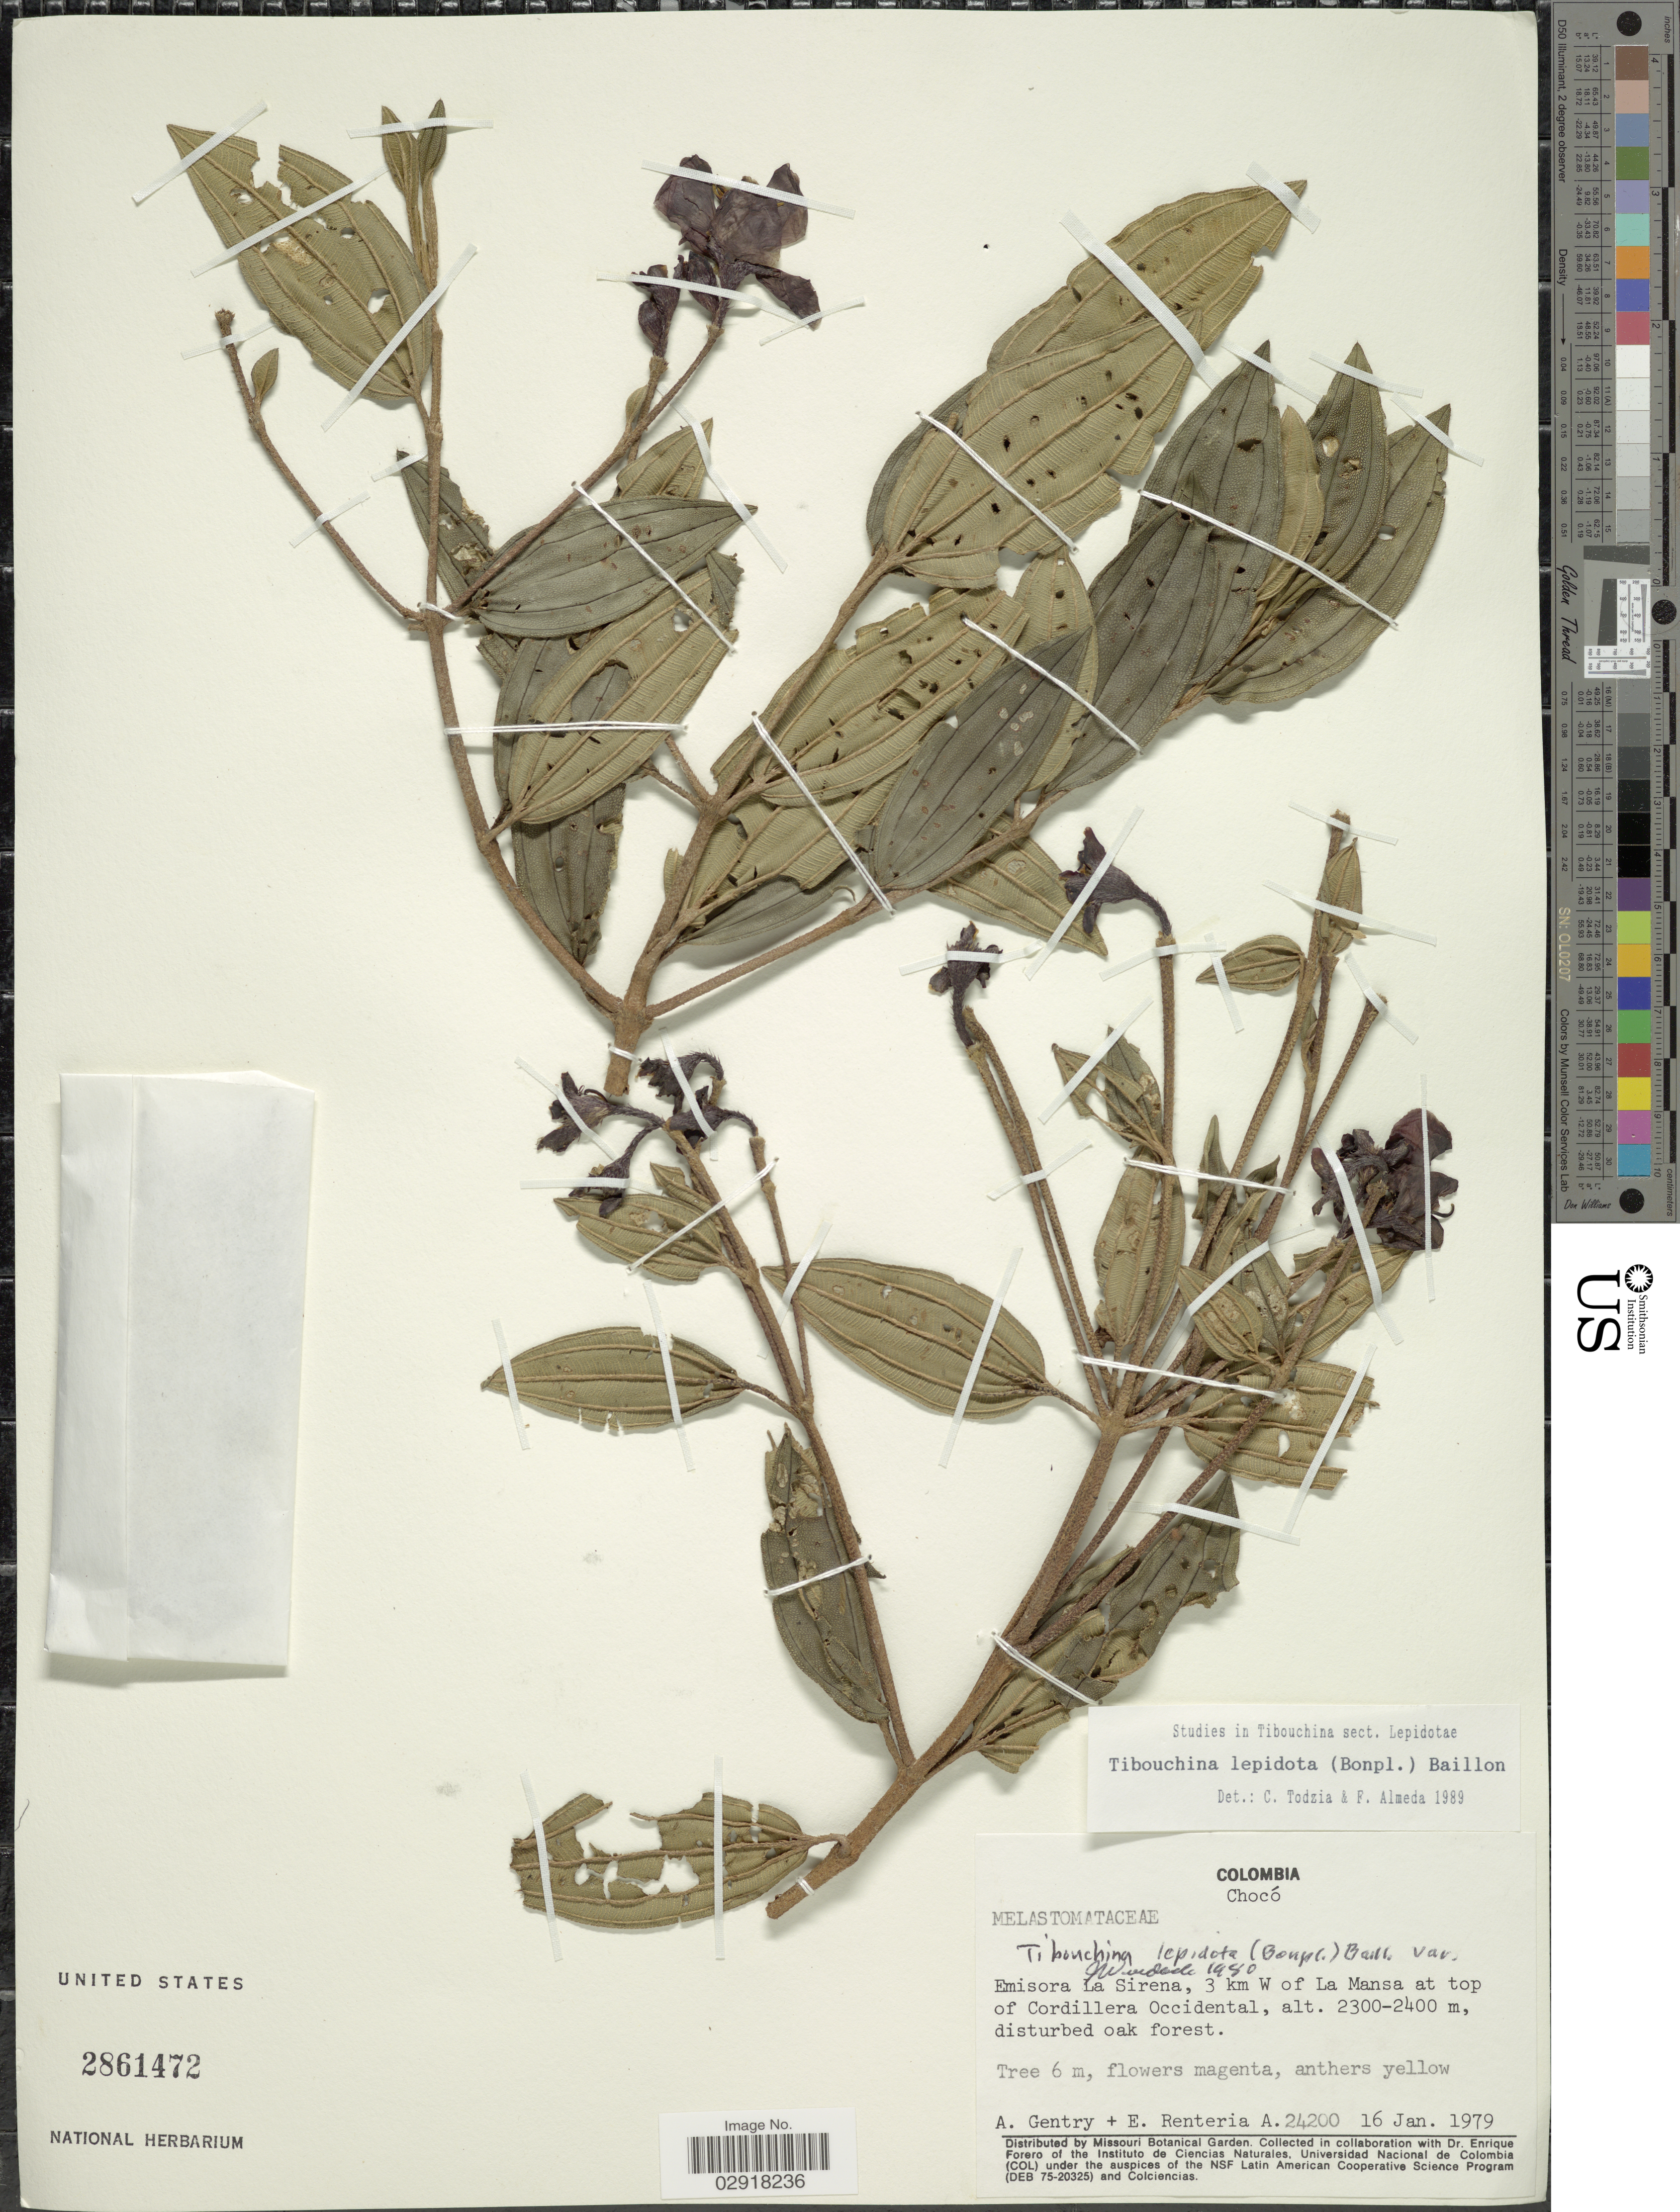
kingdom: Plantae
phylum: Tracheophyta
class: Magnoliopsida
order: Myrtales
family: Melastomataceae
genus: Andesanthus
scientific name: Andesanthus lepidotus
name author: (Humb. & Bonpl.) P.J.F. Guim. & Michelang.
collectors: A. H. Gentry & E. Renteria A.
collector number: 24200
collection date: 1979-01-16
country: Colombia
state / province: Chocó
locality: Emisora La Sirena, 3 km W of La Mansa at top of Cordillera Occidental.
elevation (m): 2300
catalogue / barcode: US 2861472